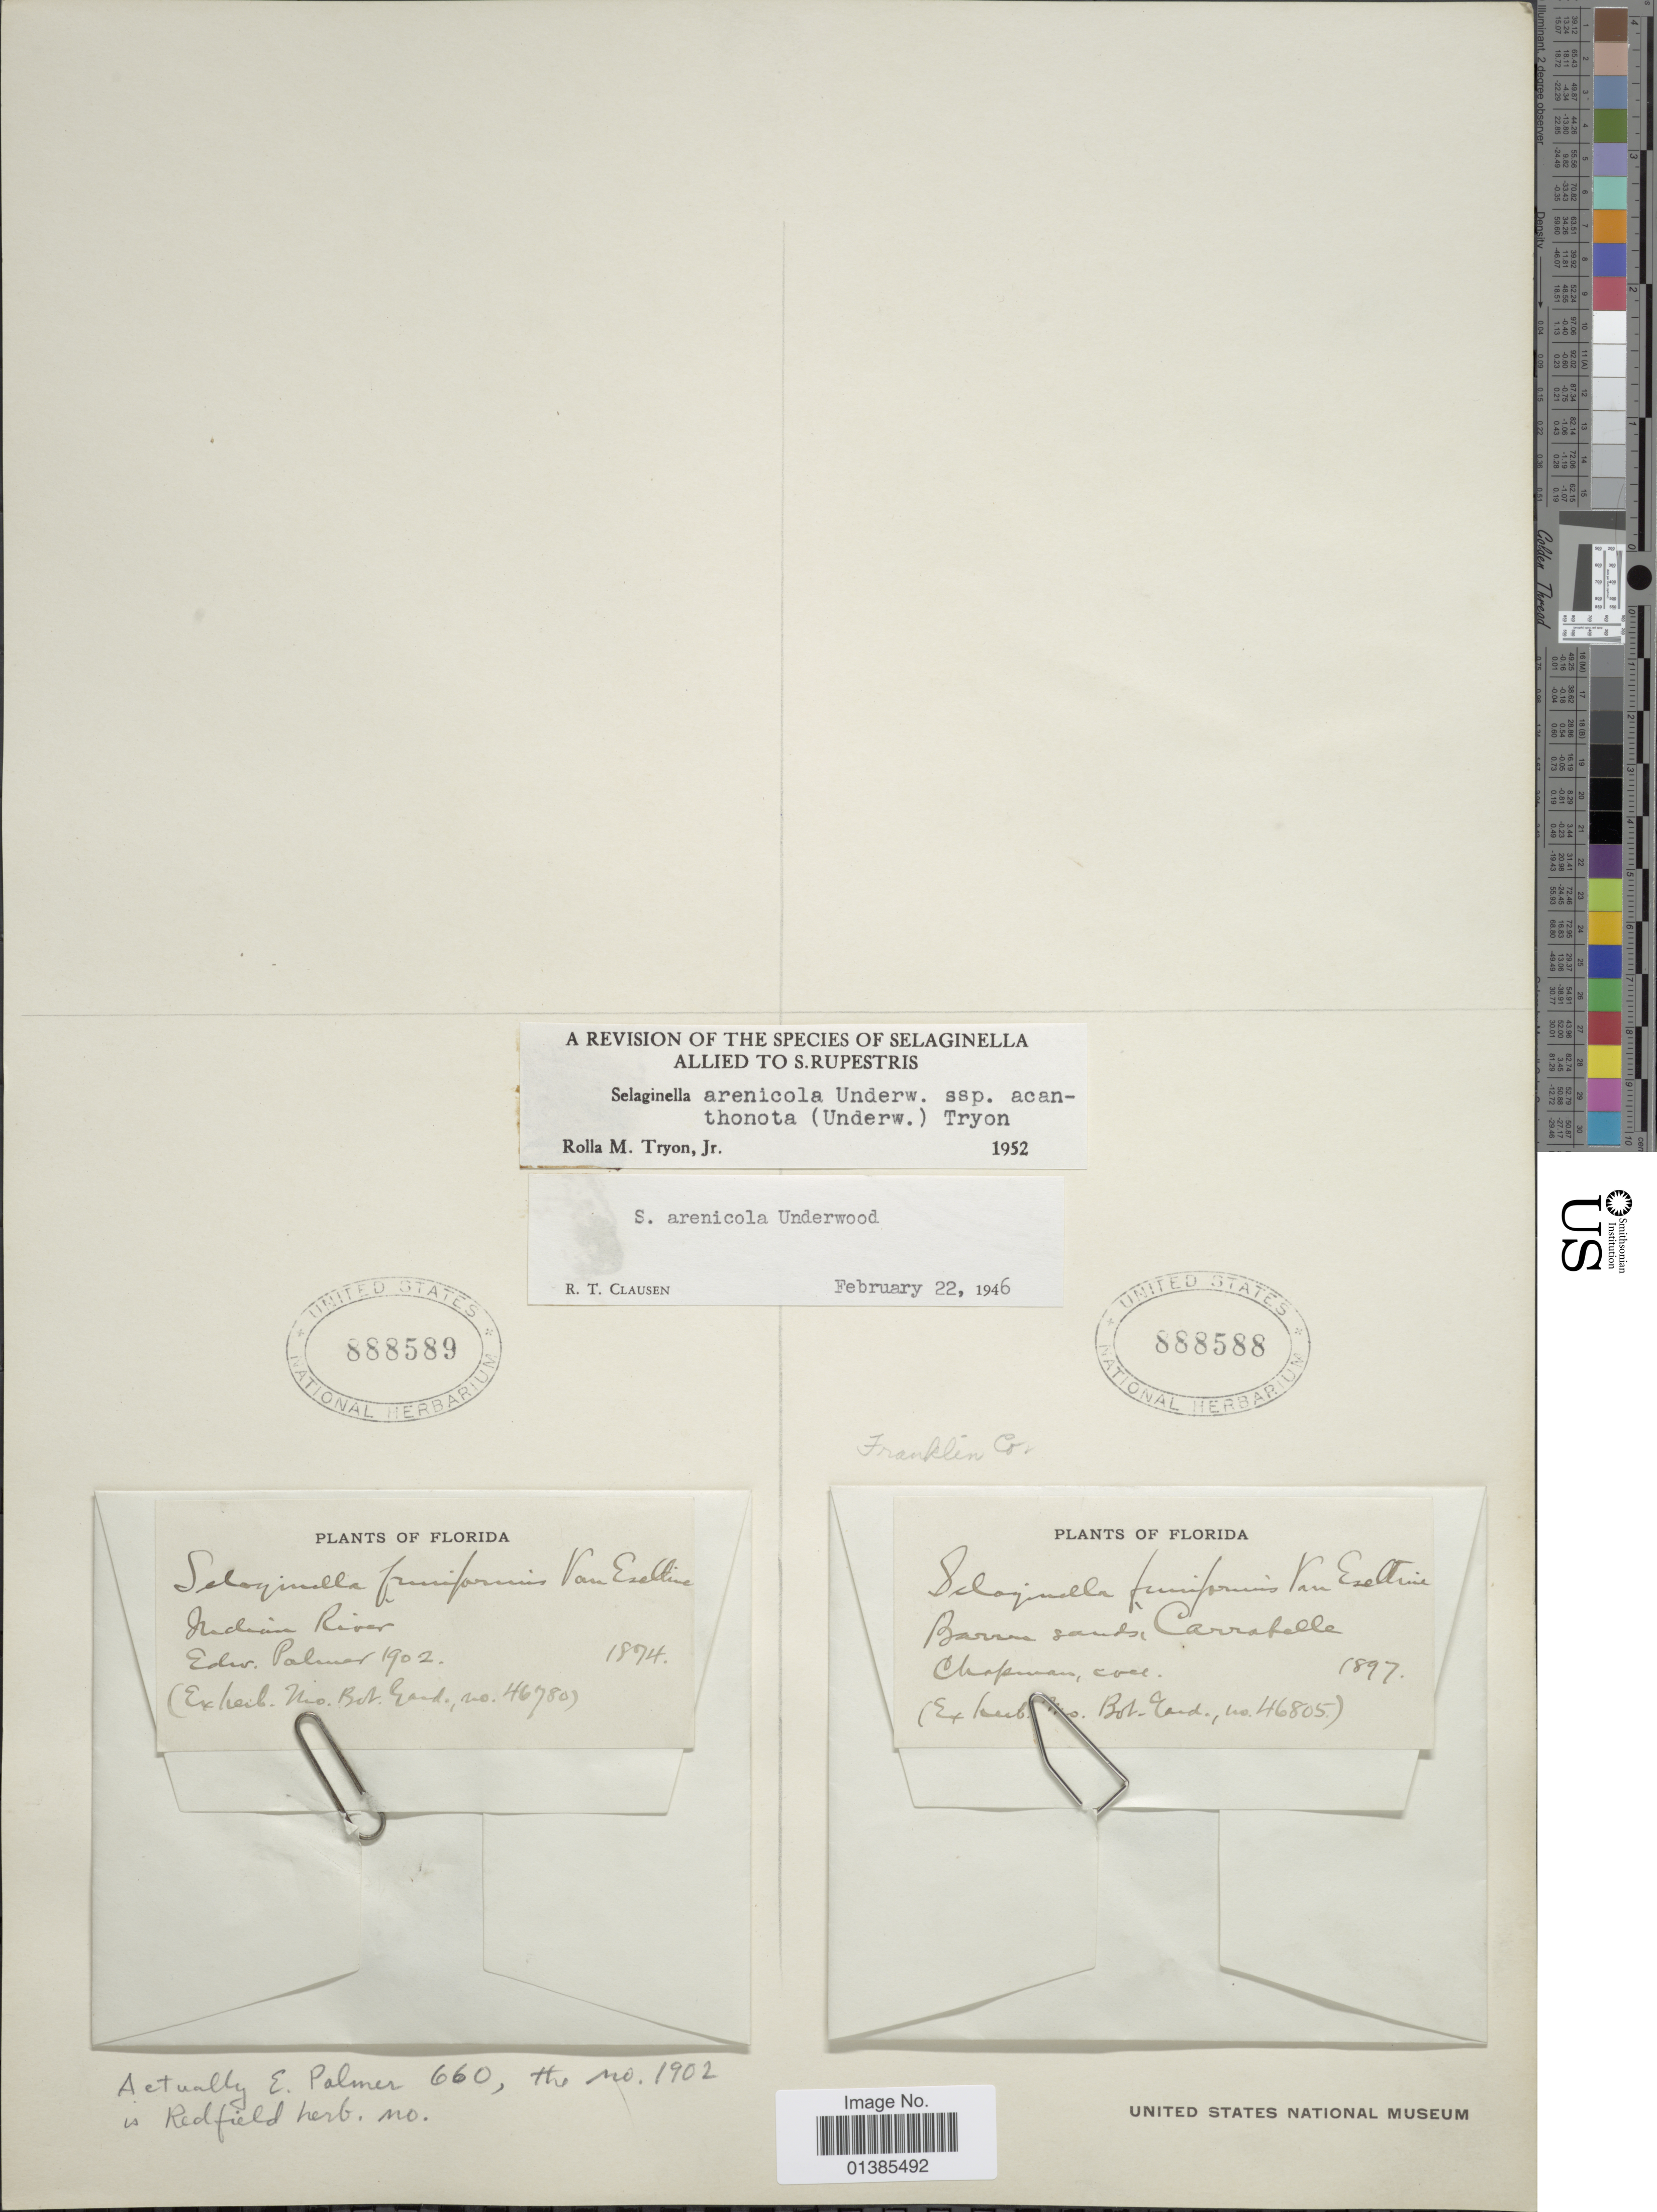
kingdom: Plantae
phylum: Tracheophyta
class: Lycopodiopsida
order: Selaginellales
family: Selaginellaceae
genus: Selaginella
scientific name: Selaginella arenicola subsp. acanthonota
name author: (Underw.) R.M. Tryon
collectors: E. Palmer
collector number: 1902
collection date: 1874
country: United States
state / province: Florida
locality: Indian River.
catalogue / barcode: US 888589-2